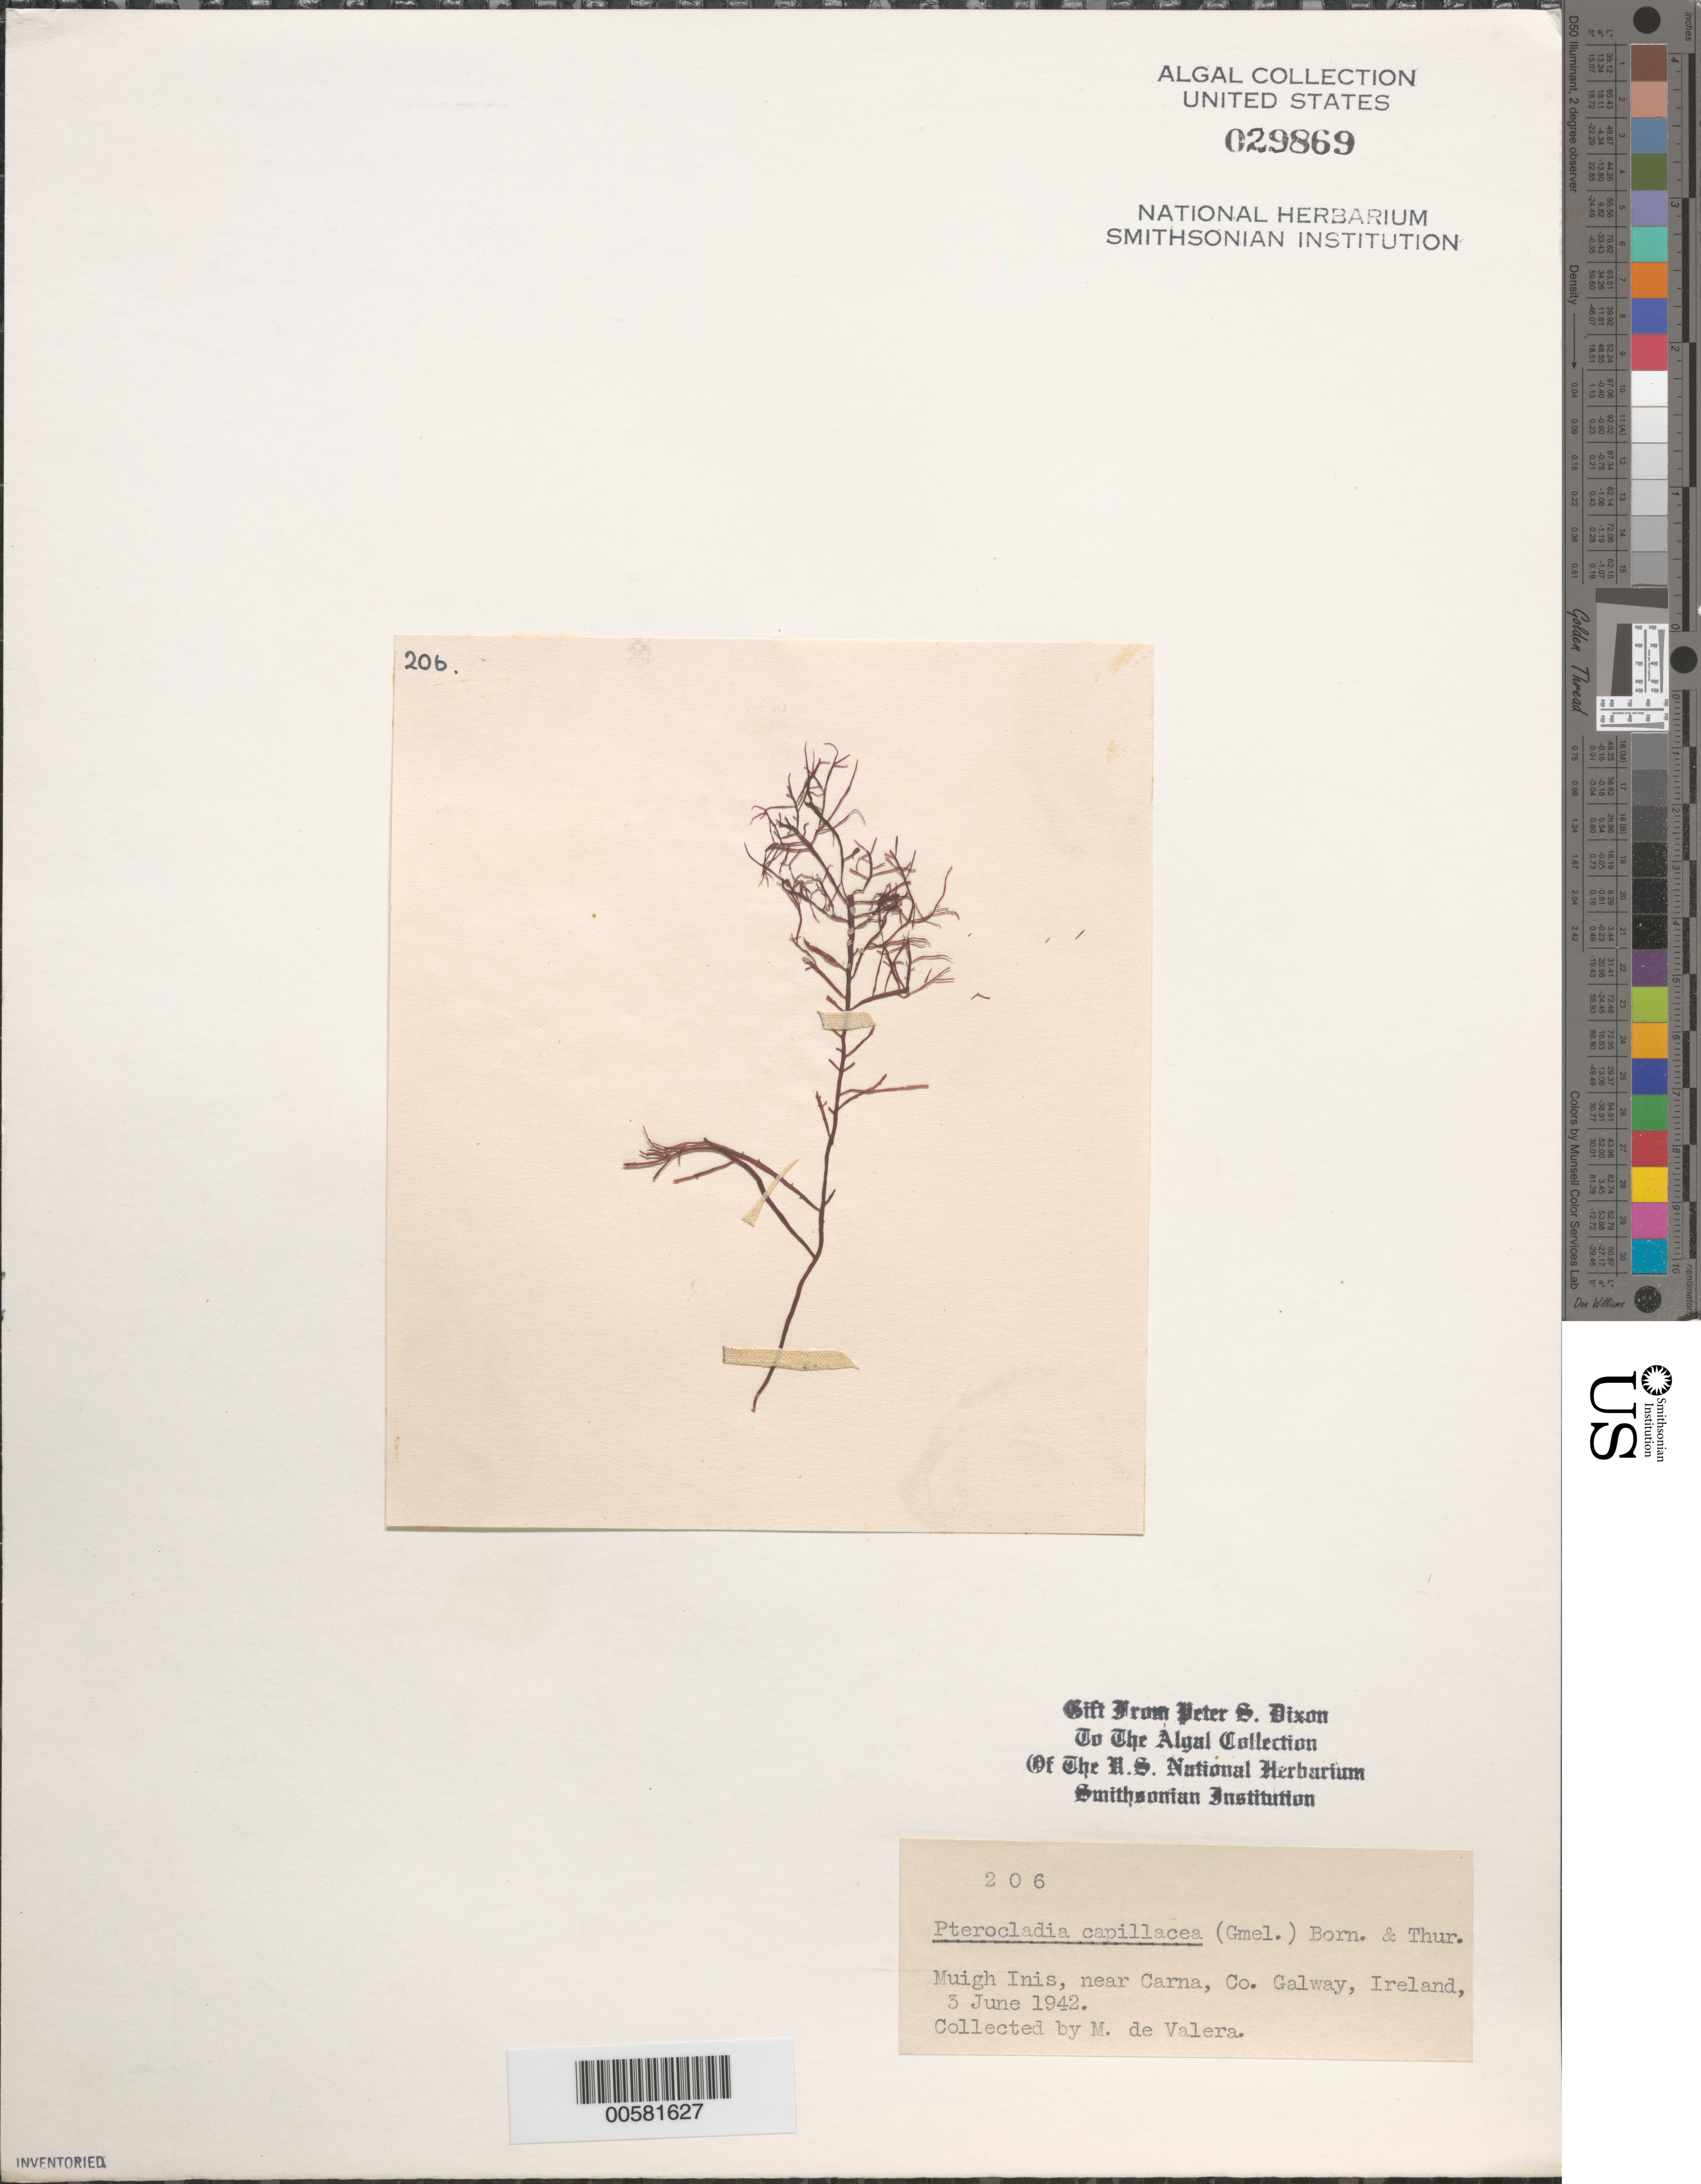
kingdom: Plantae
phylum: Rhodophyta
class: Florideophyceae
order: Gelidiales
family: Pterocladiaceae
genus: Pterocladiella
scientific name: Pterocladiella capillacea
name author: (S.G. Gmel.) Santelices & Hommers.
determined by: Algae name updating Project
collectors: M. De Valera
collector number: PSD 206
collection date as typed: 03 Jun 1942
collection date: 1942-06-03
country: Ireland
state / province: Connaught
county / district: Galway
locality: Muigh Inis, near Carna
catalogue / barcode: US 29869